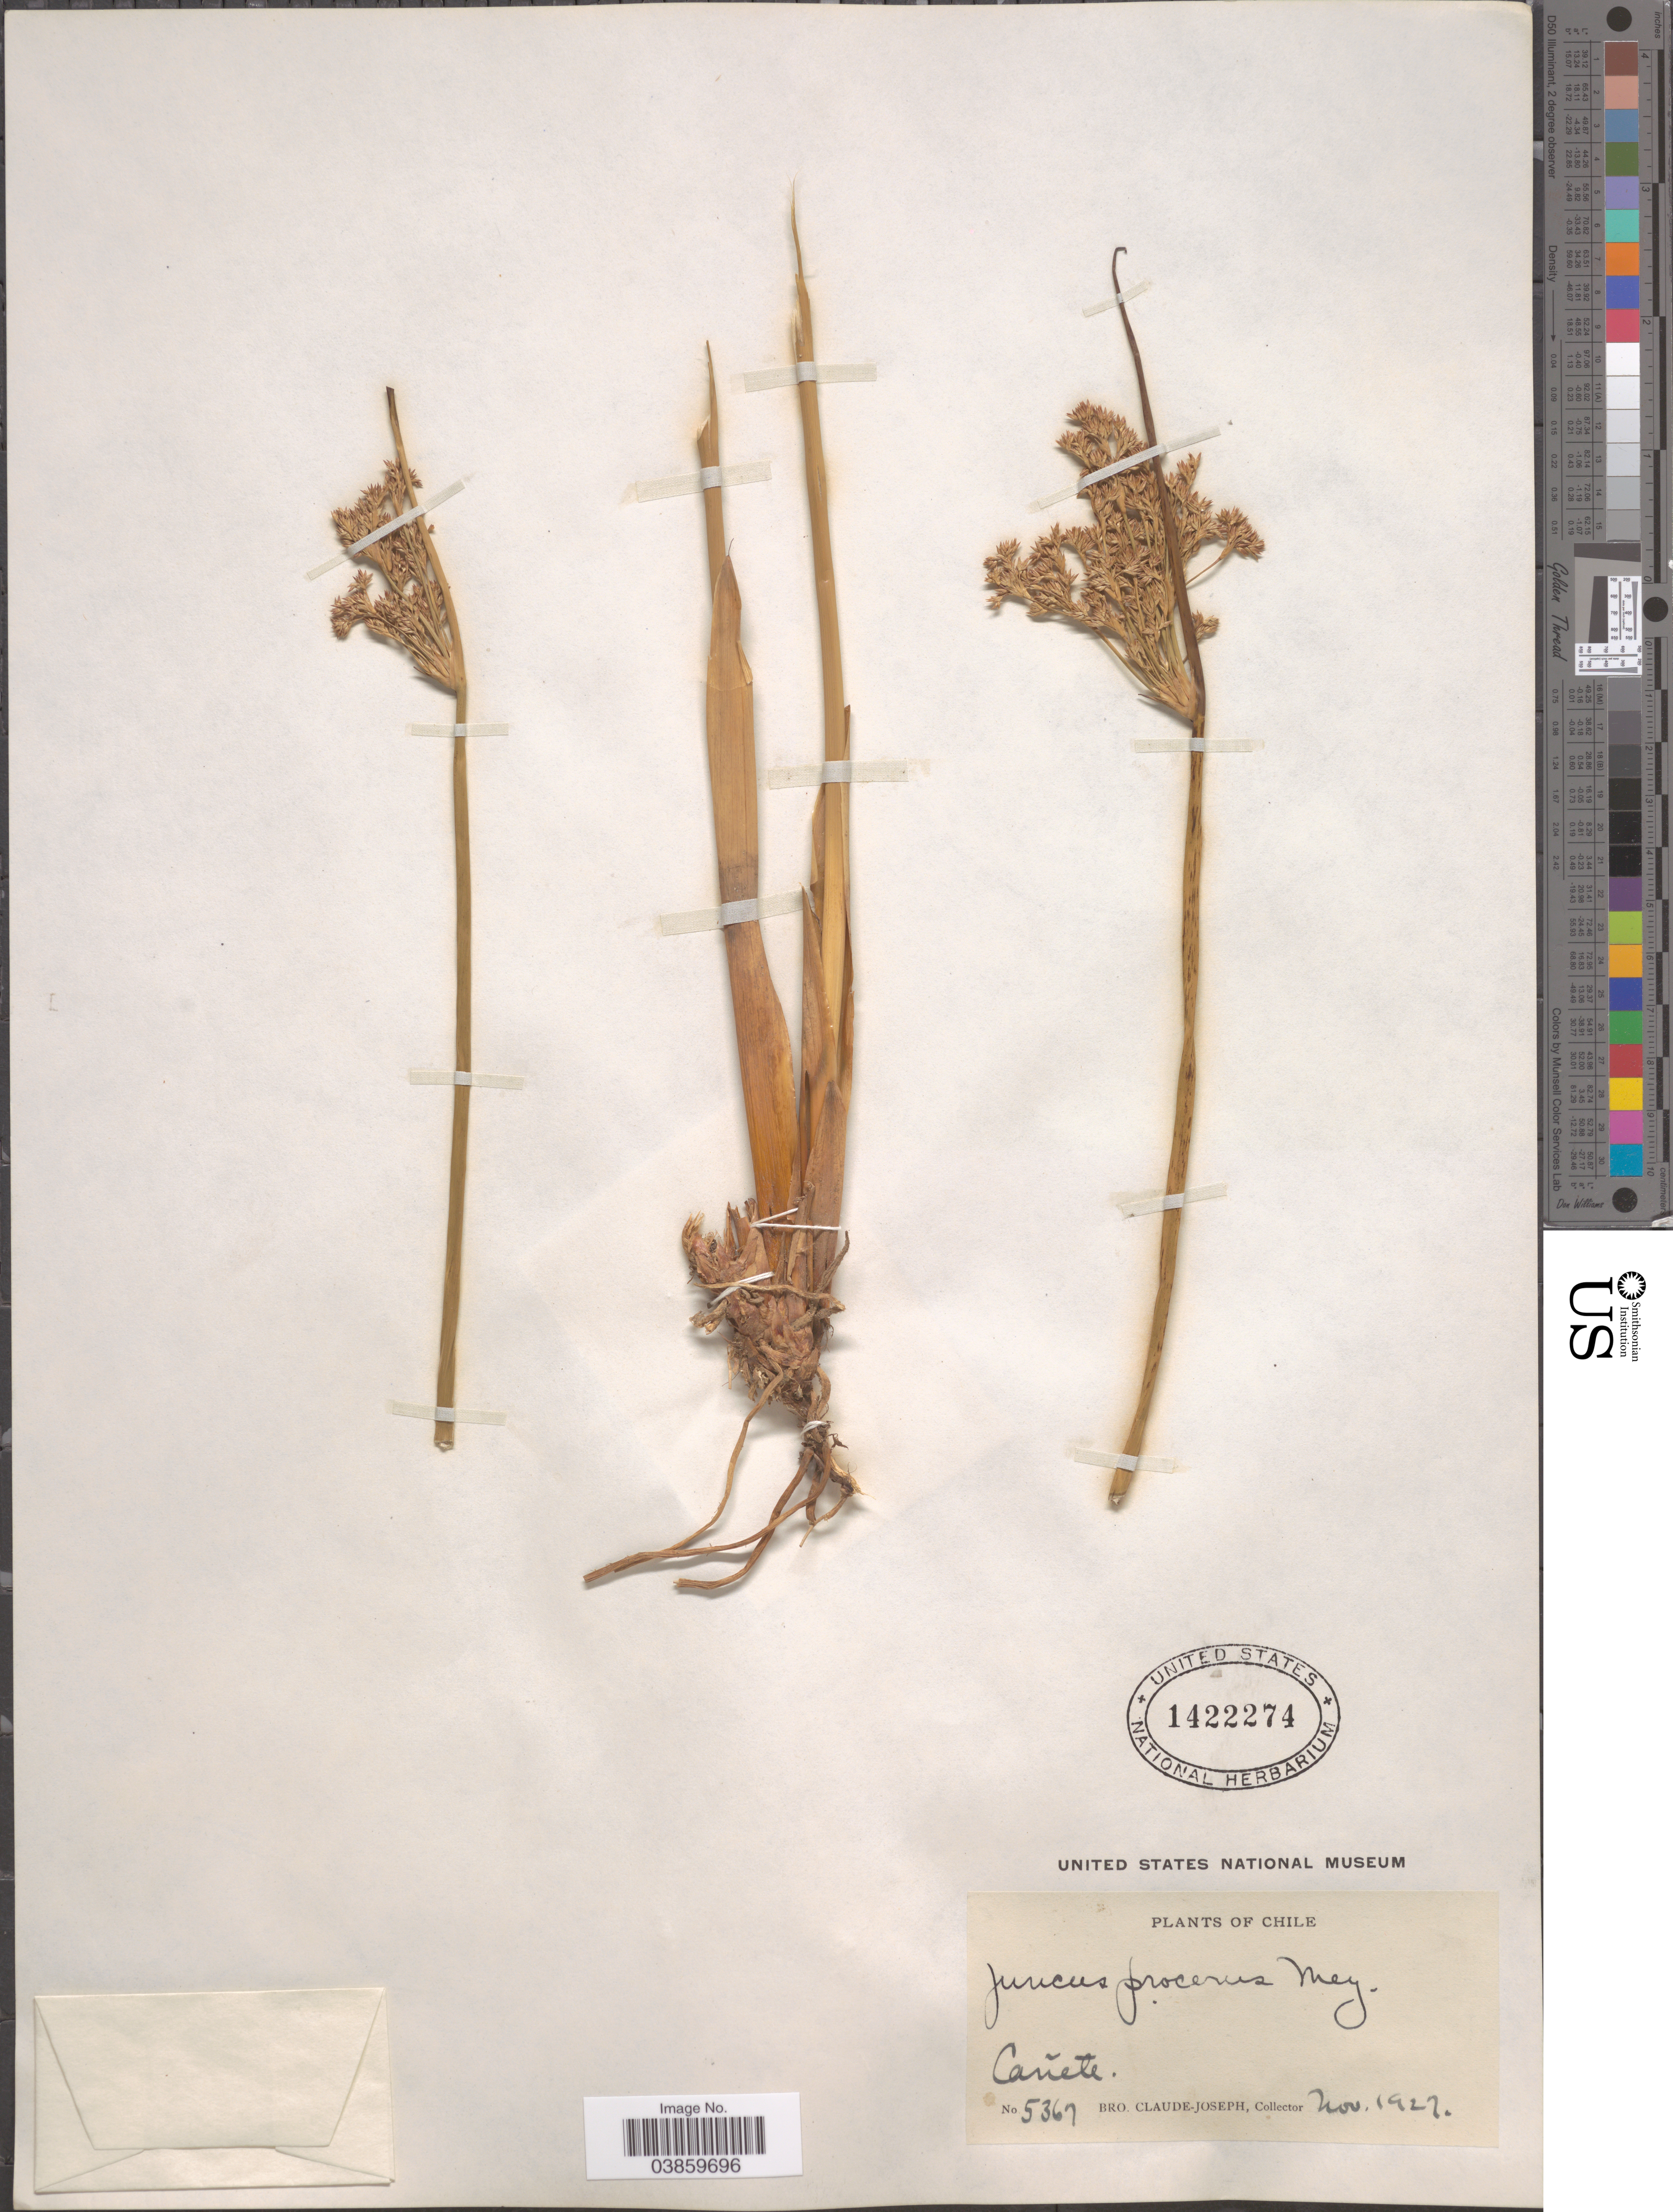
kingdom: Plantae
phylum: Tracheophyta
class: Liliopsida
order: Poales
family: Juncaceae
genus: Juncus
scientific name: Juncus procerus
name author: E. Mey.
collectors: Bro. Claude-Joseph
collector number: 5367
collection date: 1927-11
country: Chile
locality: Cañete.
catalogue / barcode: US 1422274